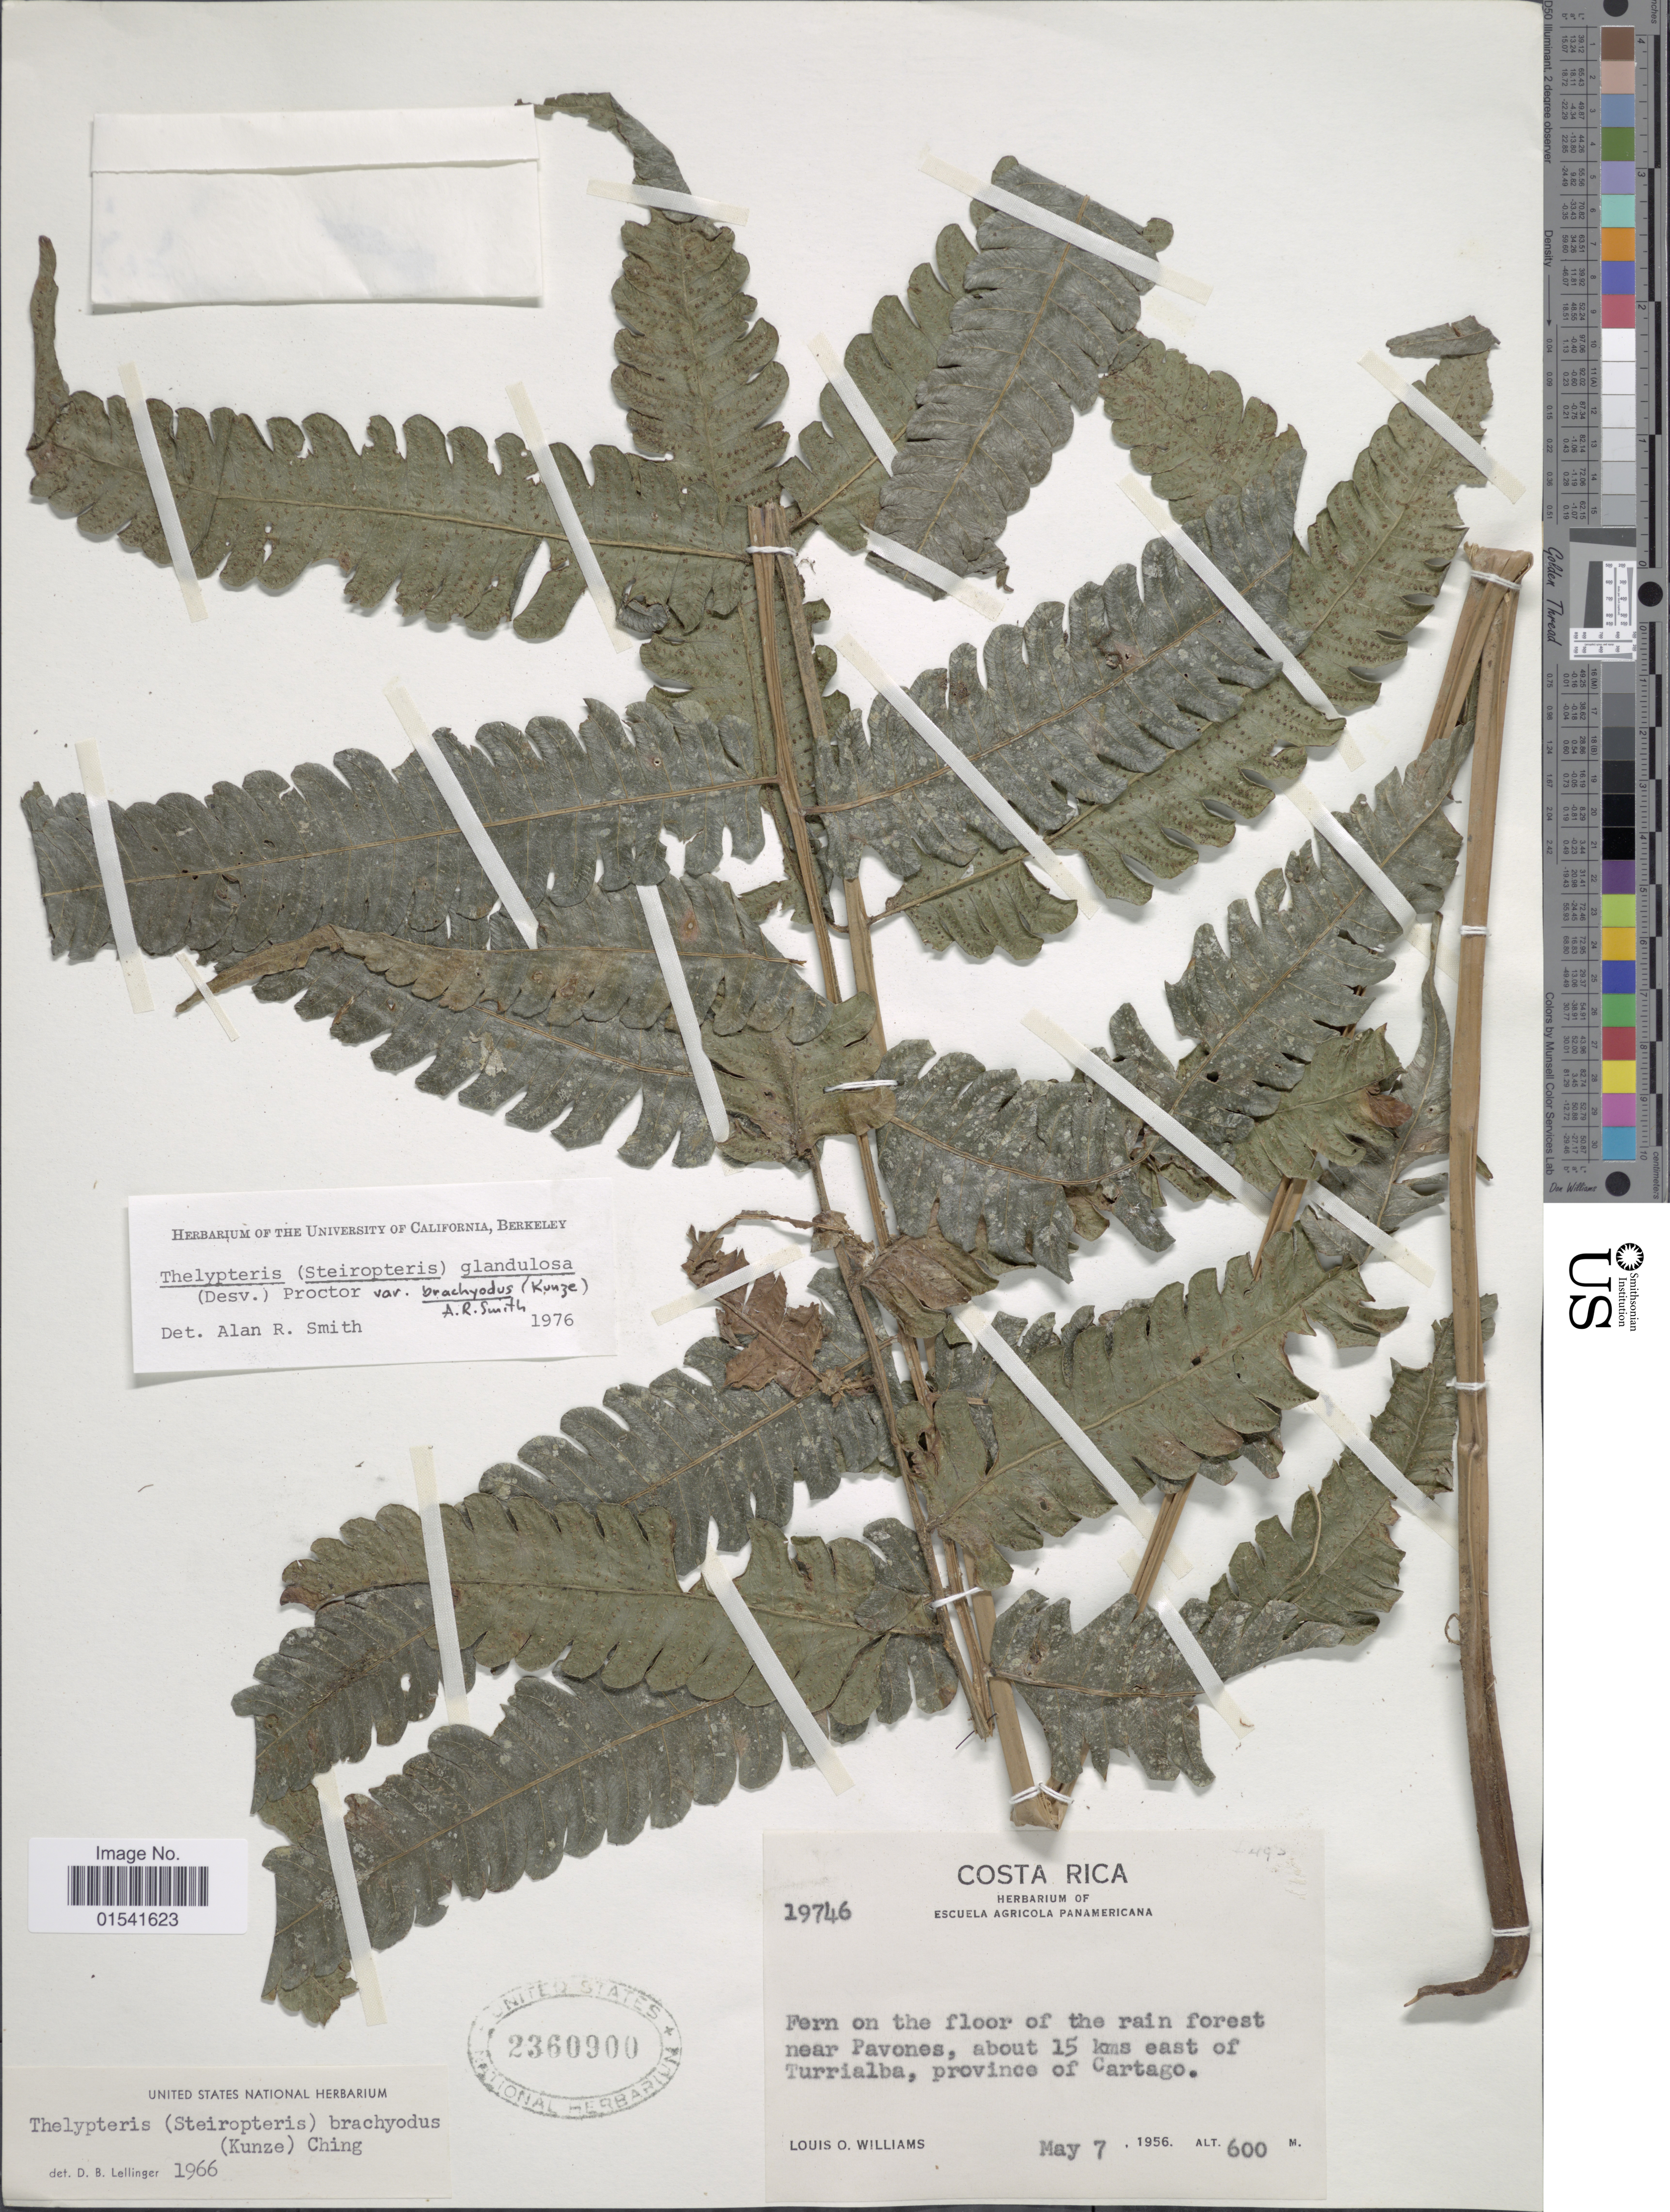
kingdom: Plantae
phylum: Tracheophyta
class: Polypodiopsida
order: Polypodiales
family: Thelypteridaceae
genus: Steiropteris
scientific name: Steiropteris glandulosa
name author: (Hook. f.) Pic. Serm.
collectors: L. O. Williams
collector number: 19746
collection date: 1956-05-07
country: Costa Rica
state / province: Cartago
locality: Fern on the floor of the rain forest near Pavones, about 15 kms east of Turrialba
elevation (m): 600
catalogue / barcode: US 2360900